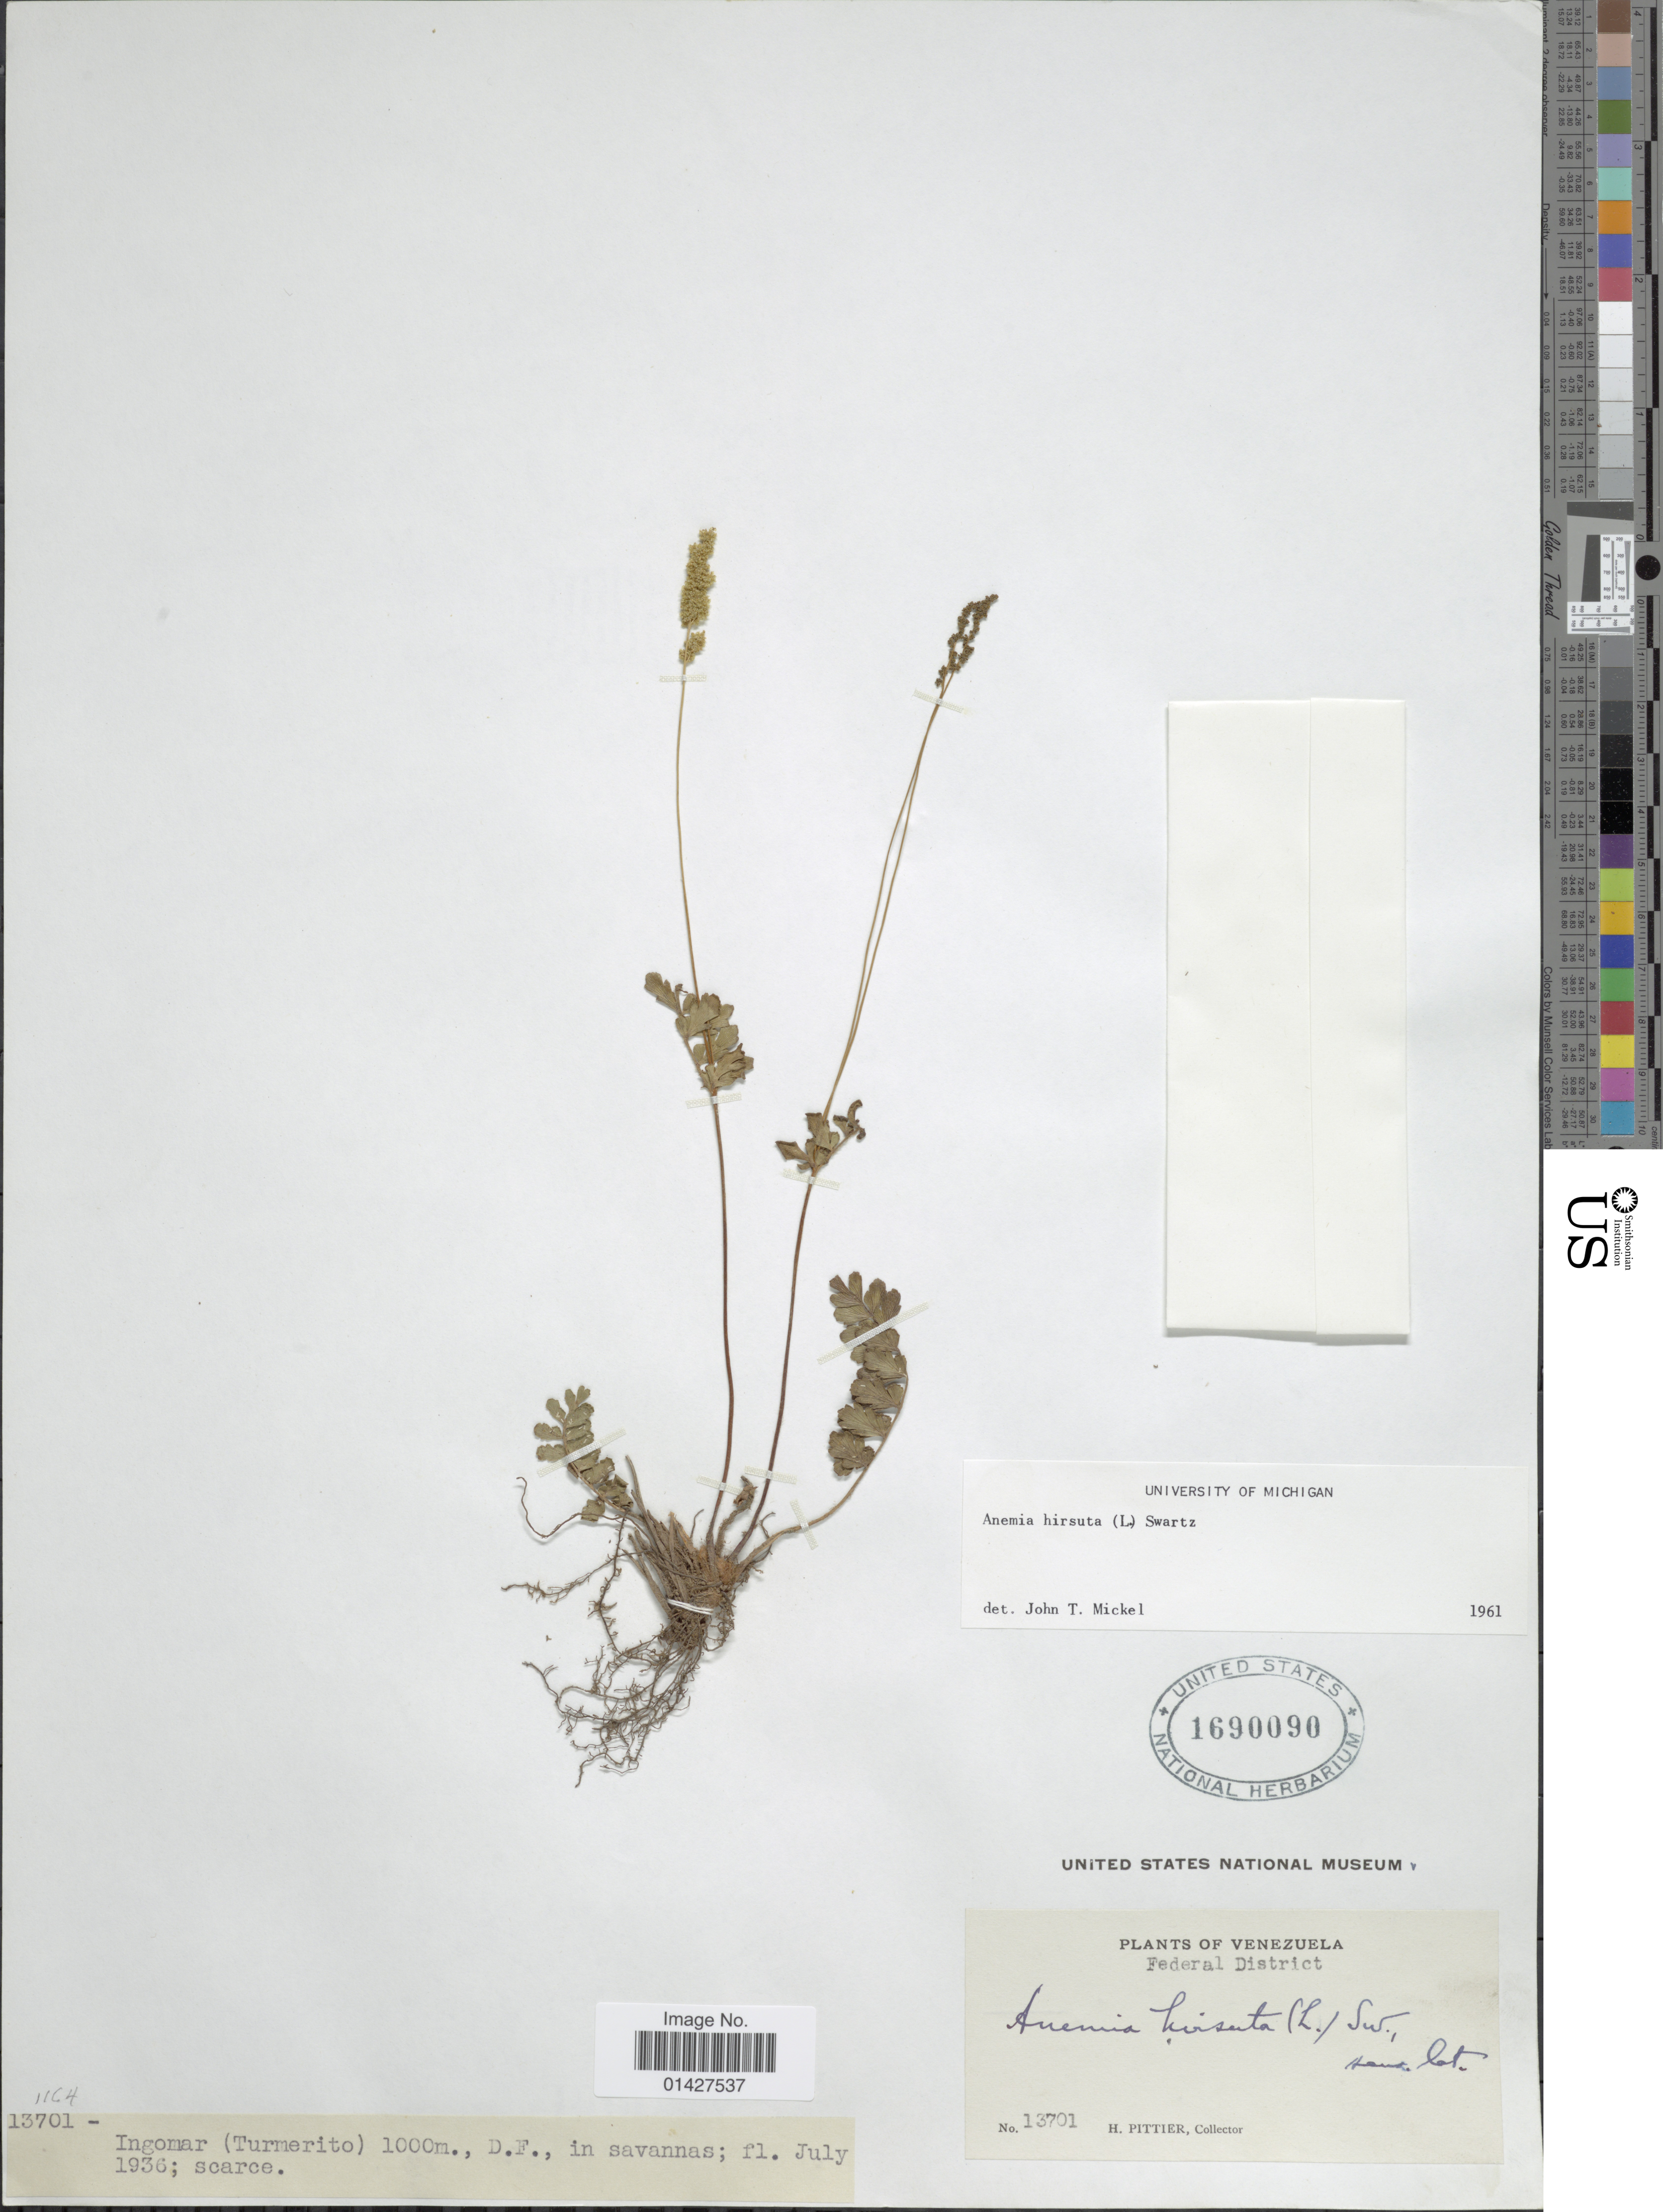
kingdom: Plantae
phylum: Tracheophyta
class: Polypodiopsida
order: Schizaeales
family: Anemiaceae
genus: Anemia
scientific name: Anemia hirsuta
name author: (L.) Sw.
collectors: H. F. Pittier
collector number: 13701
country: Venezuela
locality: Federal District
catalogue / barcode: US 1690090